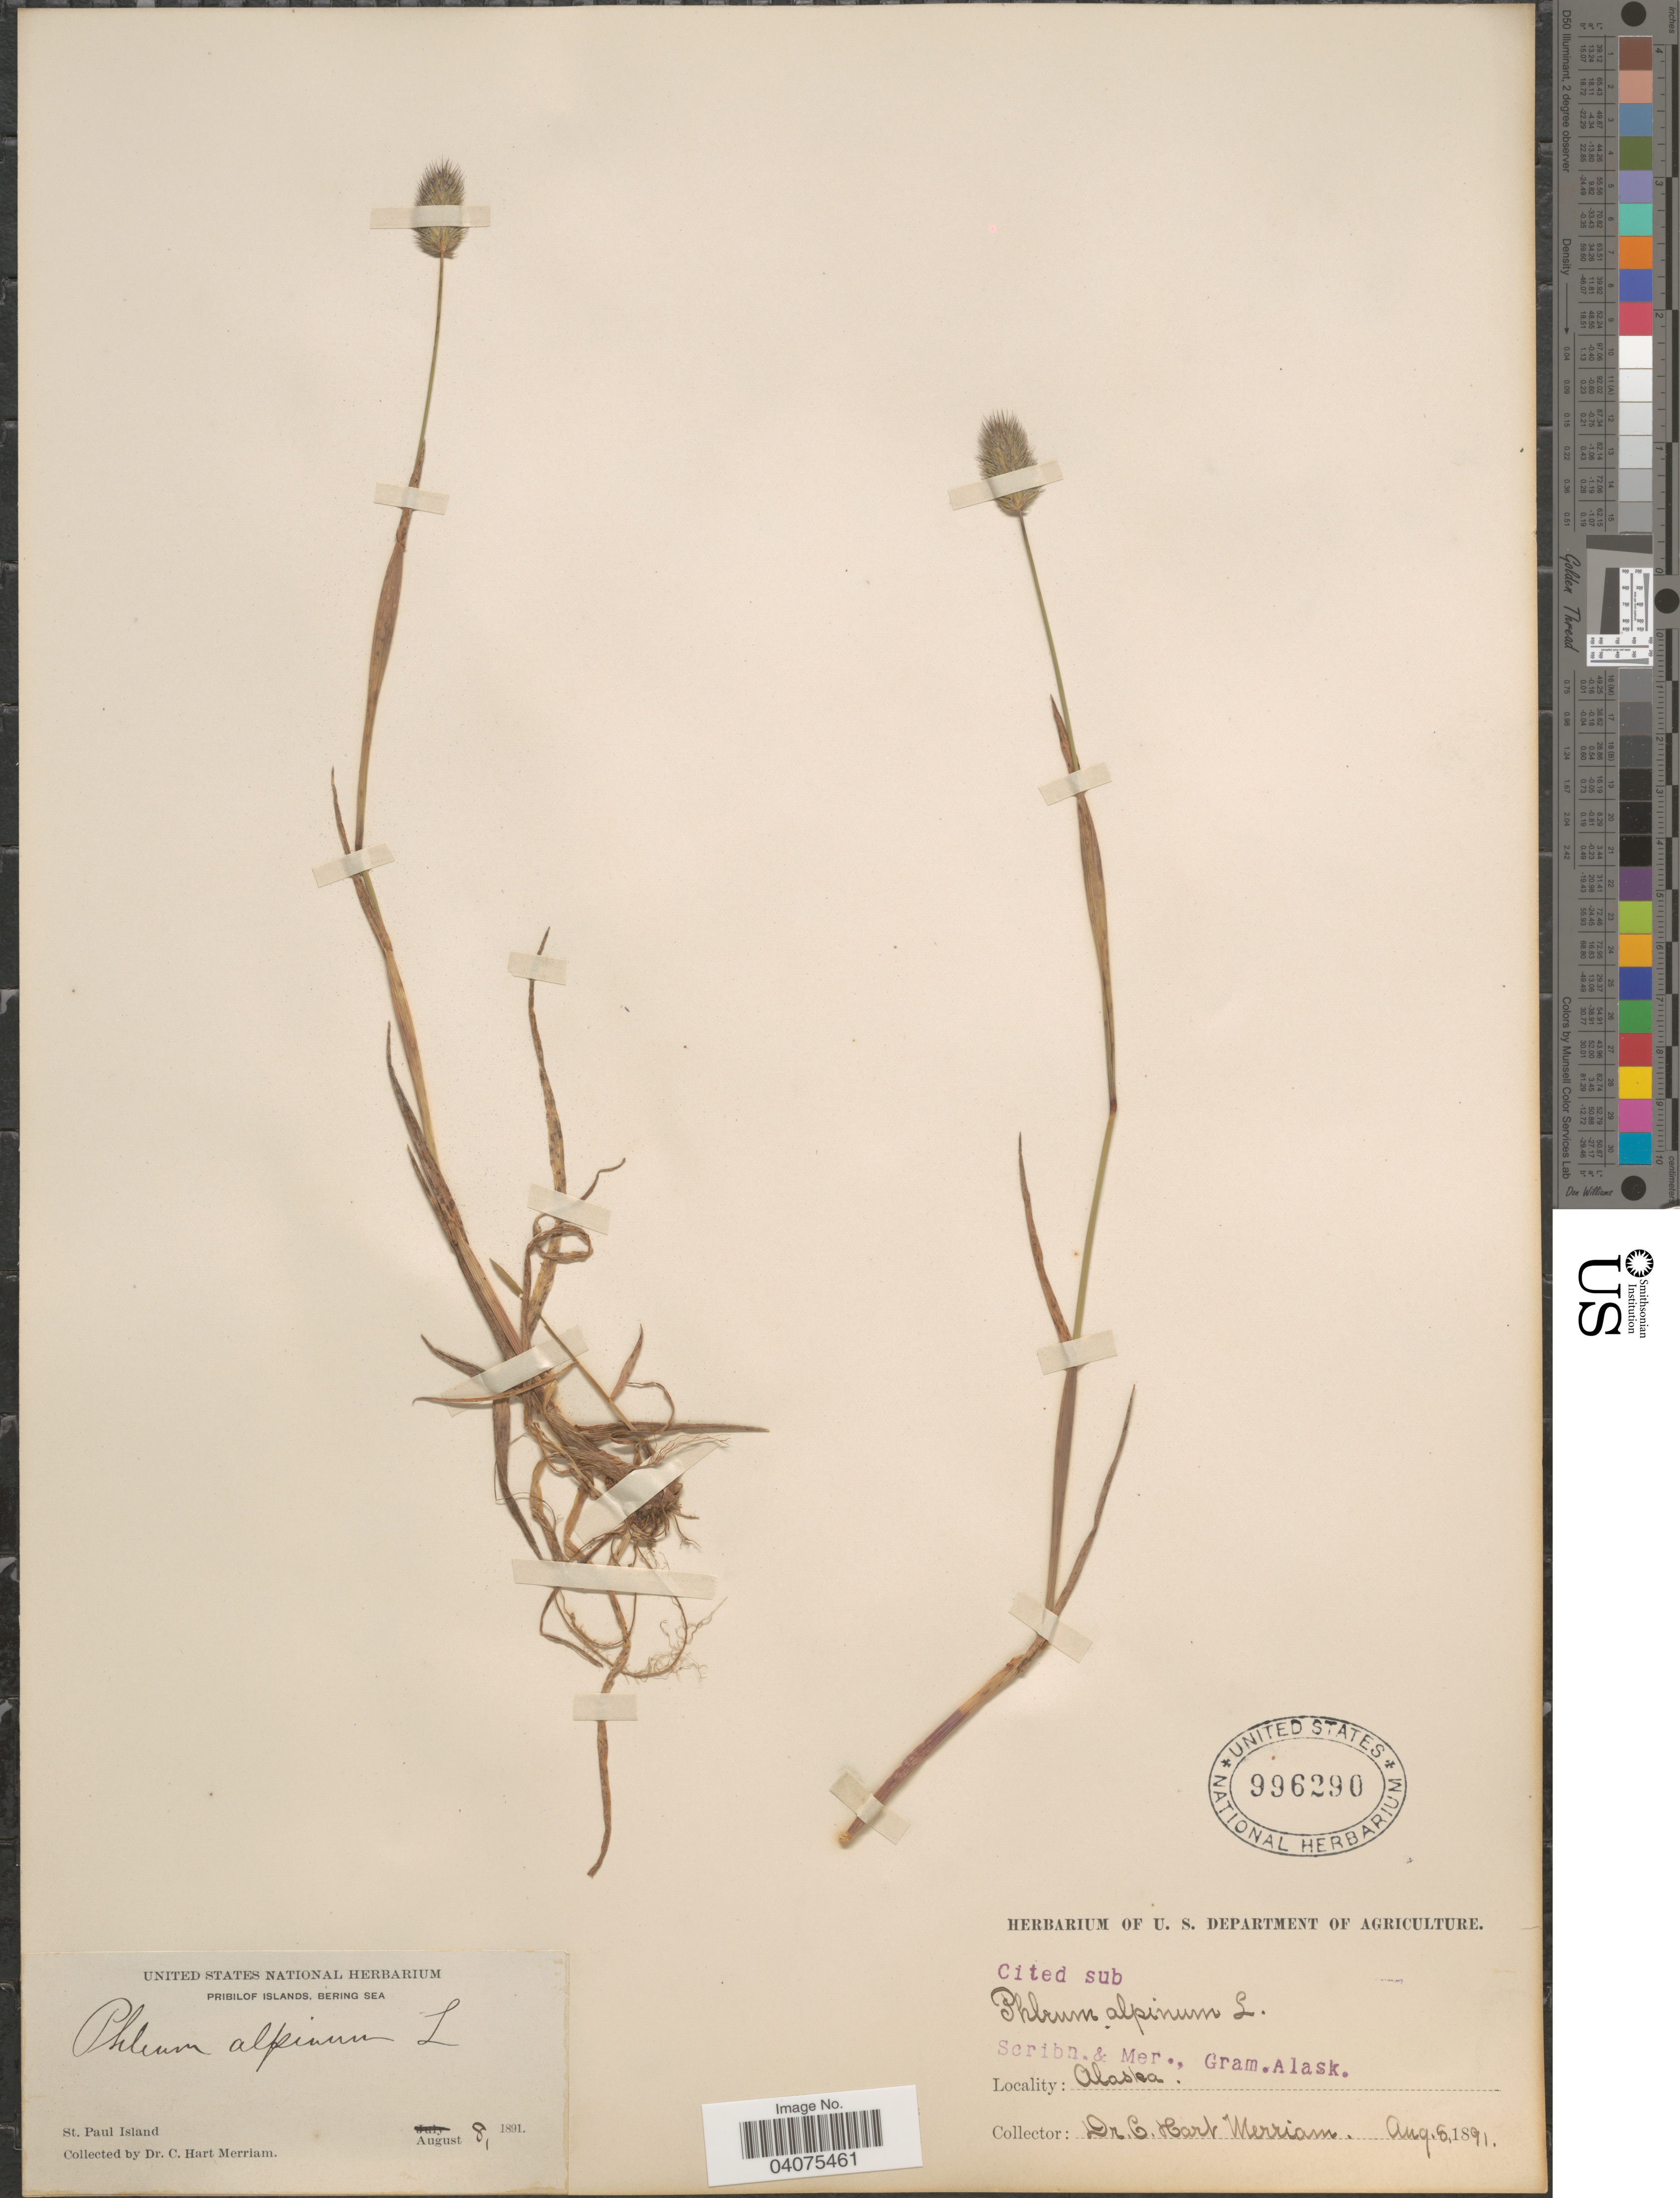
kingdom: Plantae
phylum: Tracheophyta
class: Liliopsida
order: Poales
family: Poaceae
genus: Phleum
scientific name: Phleum alpinum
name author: L.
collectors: C. Merriam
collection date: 1891-08-08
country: United States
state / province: Alaska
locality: Pribilof Islands, Bering Sea. St. Paul Island.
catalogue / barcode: US 996290